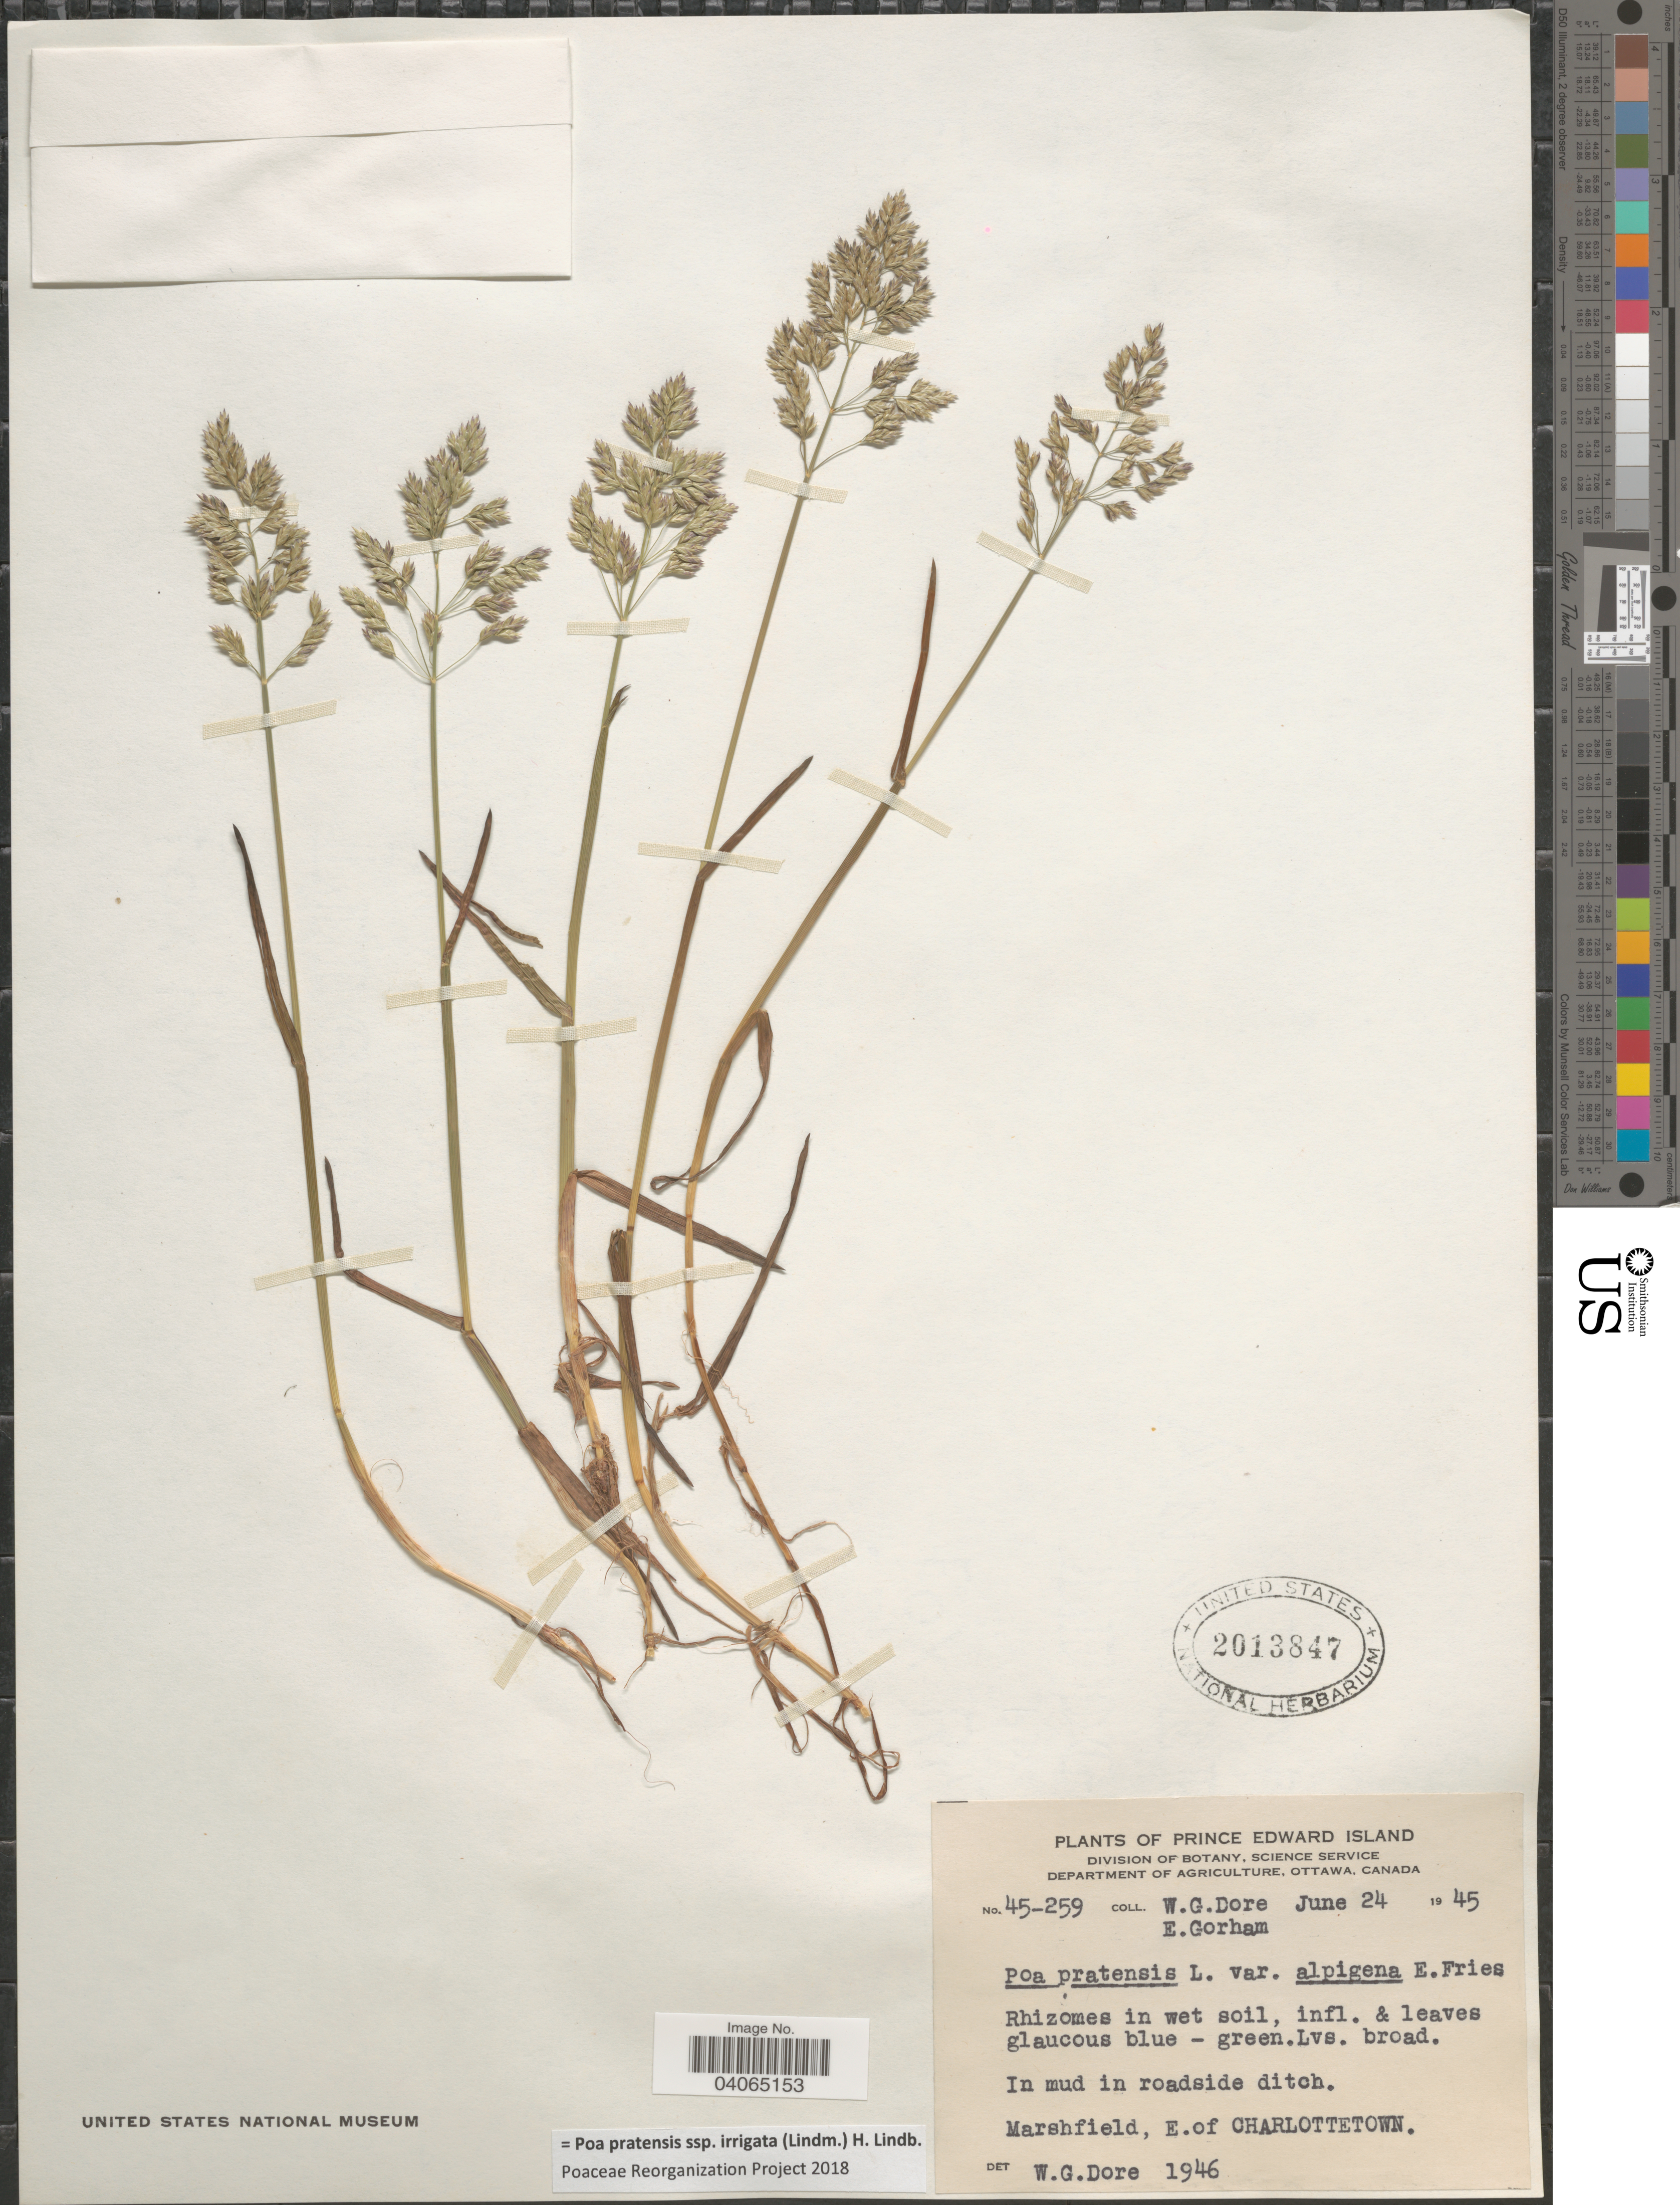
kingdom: Plantae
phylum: Tracheophyta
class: Liliopsida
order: Poales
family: Poaceae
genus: Poa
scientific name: Poa pratensis subsp. irrigata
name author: (Lindm.) H. Lindb.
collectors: W. Dore & E. Gorham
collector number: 45-259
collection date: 1945-06-24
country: Canada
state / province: Prince Edward Island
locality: In mud in roadside ditch. Marshfield, E. of Charlottetown.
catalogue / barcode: US 2013847